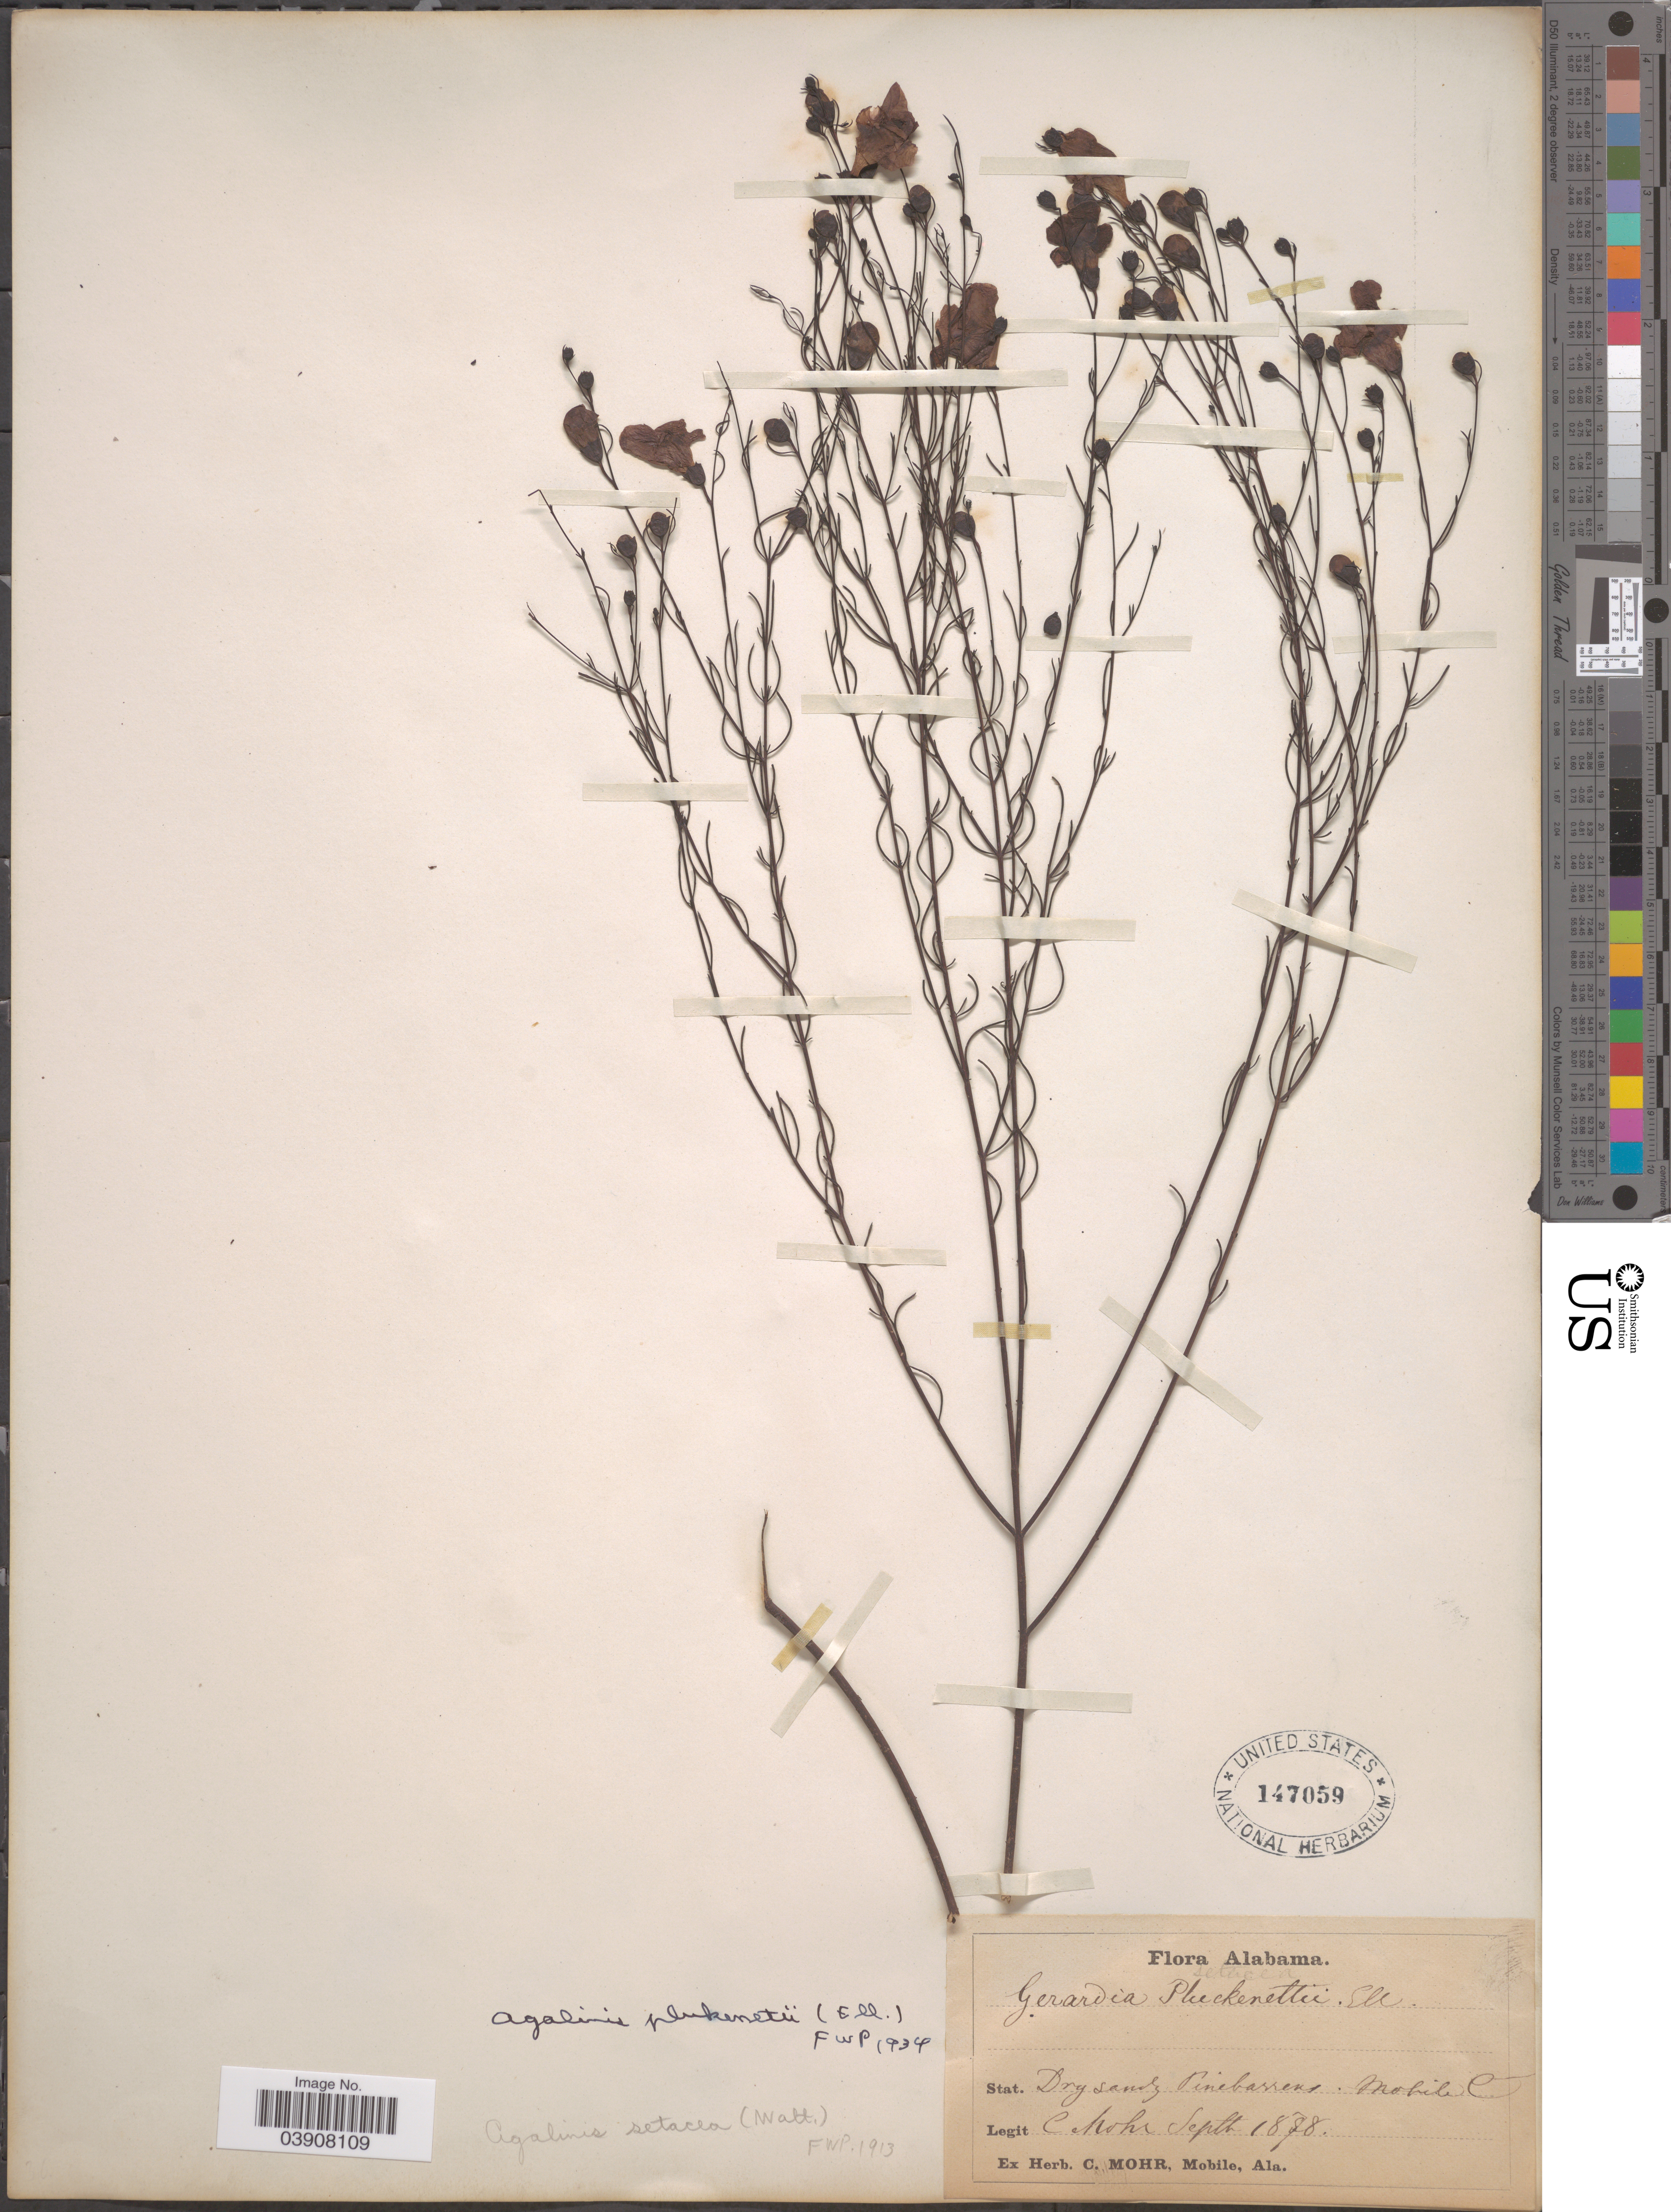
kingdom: Plantae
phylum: Tracheophyta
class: Magnoliopsida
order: Lamiales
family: Orobanchaceae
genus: Agalinis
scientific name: Agalinis plukenetii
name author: (Elliott) Raf.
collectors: C. T. Mohr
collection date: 1878-09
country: United States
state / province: Alabama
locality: Mobile C.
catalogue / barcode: US 147059